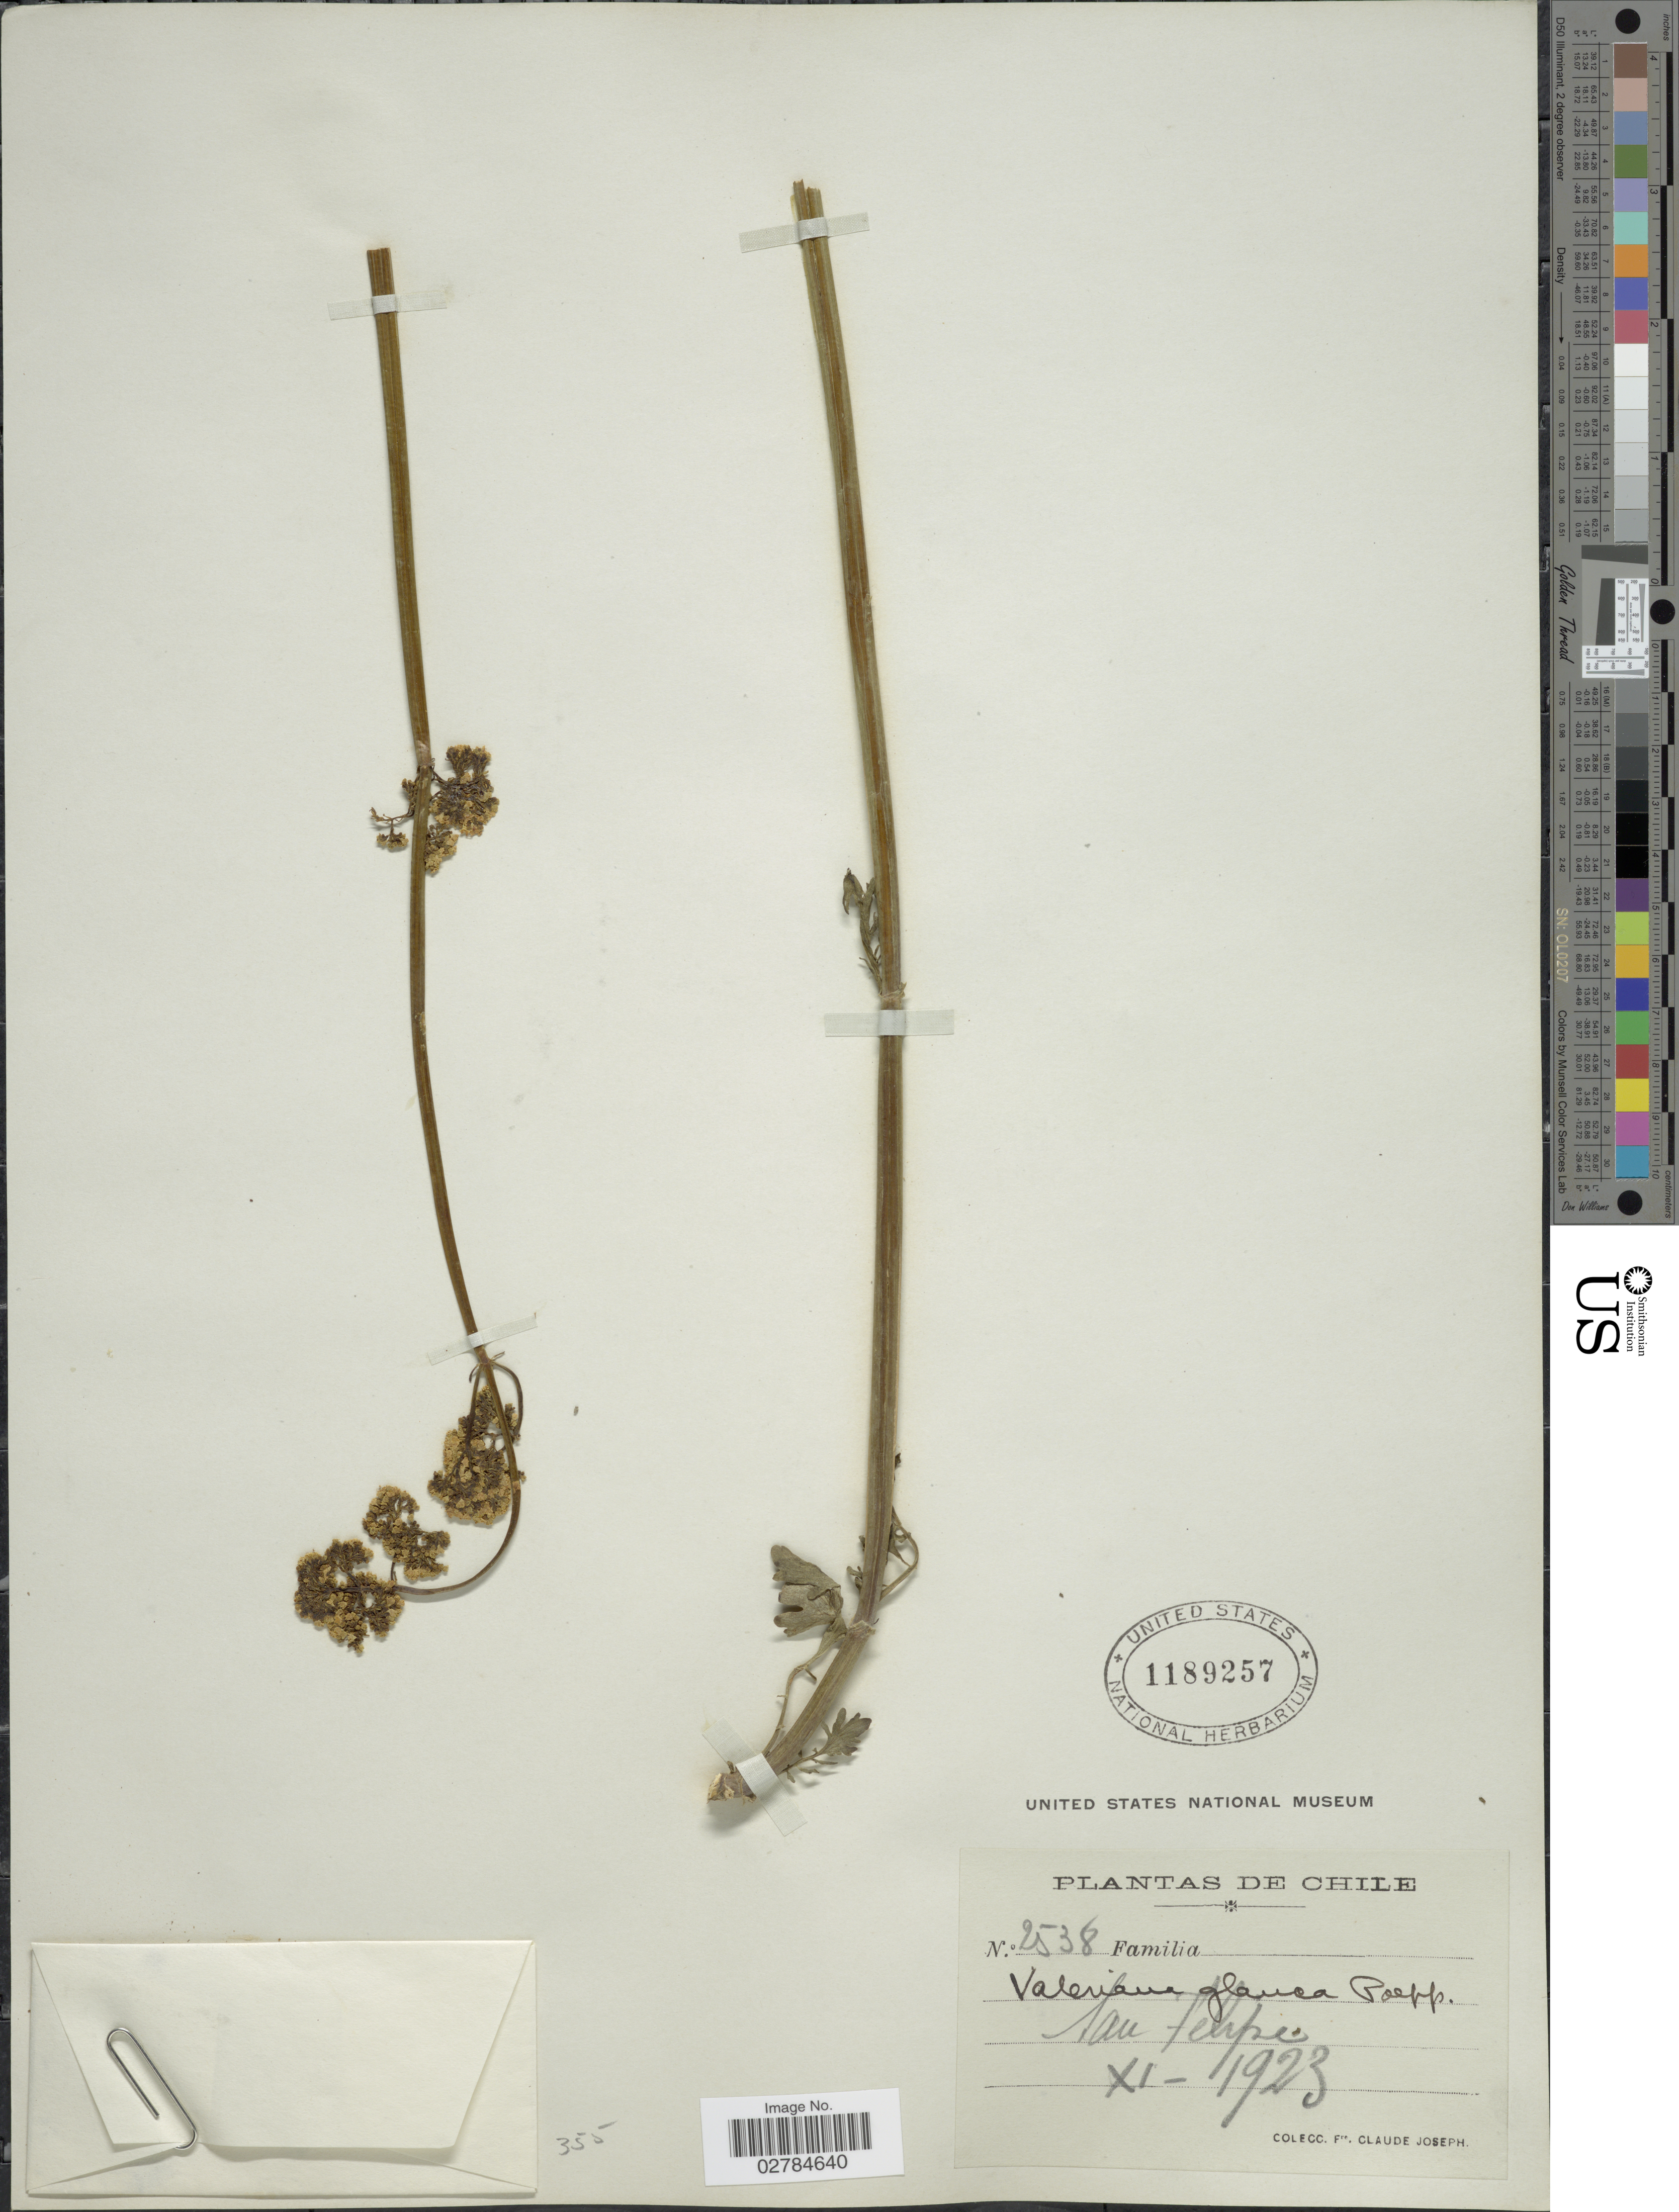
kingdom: Plantae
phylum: Tracheophyta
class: Magnoliopsida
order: Dipsacales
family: Caprifoliaceae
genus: Valeriana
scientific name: Valeriana glauca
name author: Poepp. ex DC.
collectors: Bro. Claude-Joseph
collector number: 2538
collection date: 1923-11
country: Chile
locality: San Felipe.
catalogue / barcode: US 1189257